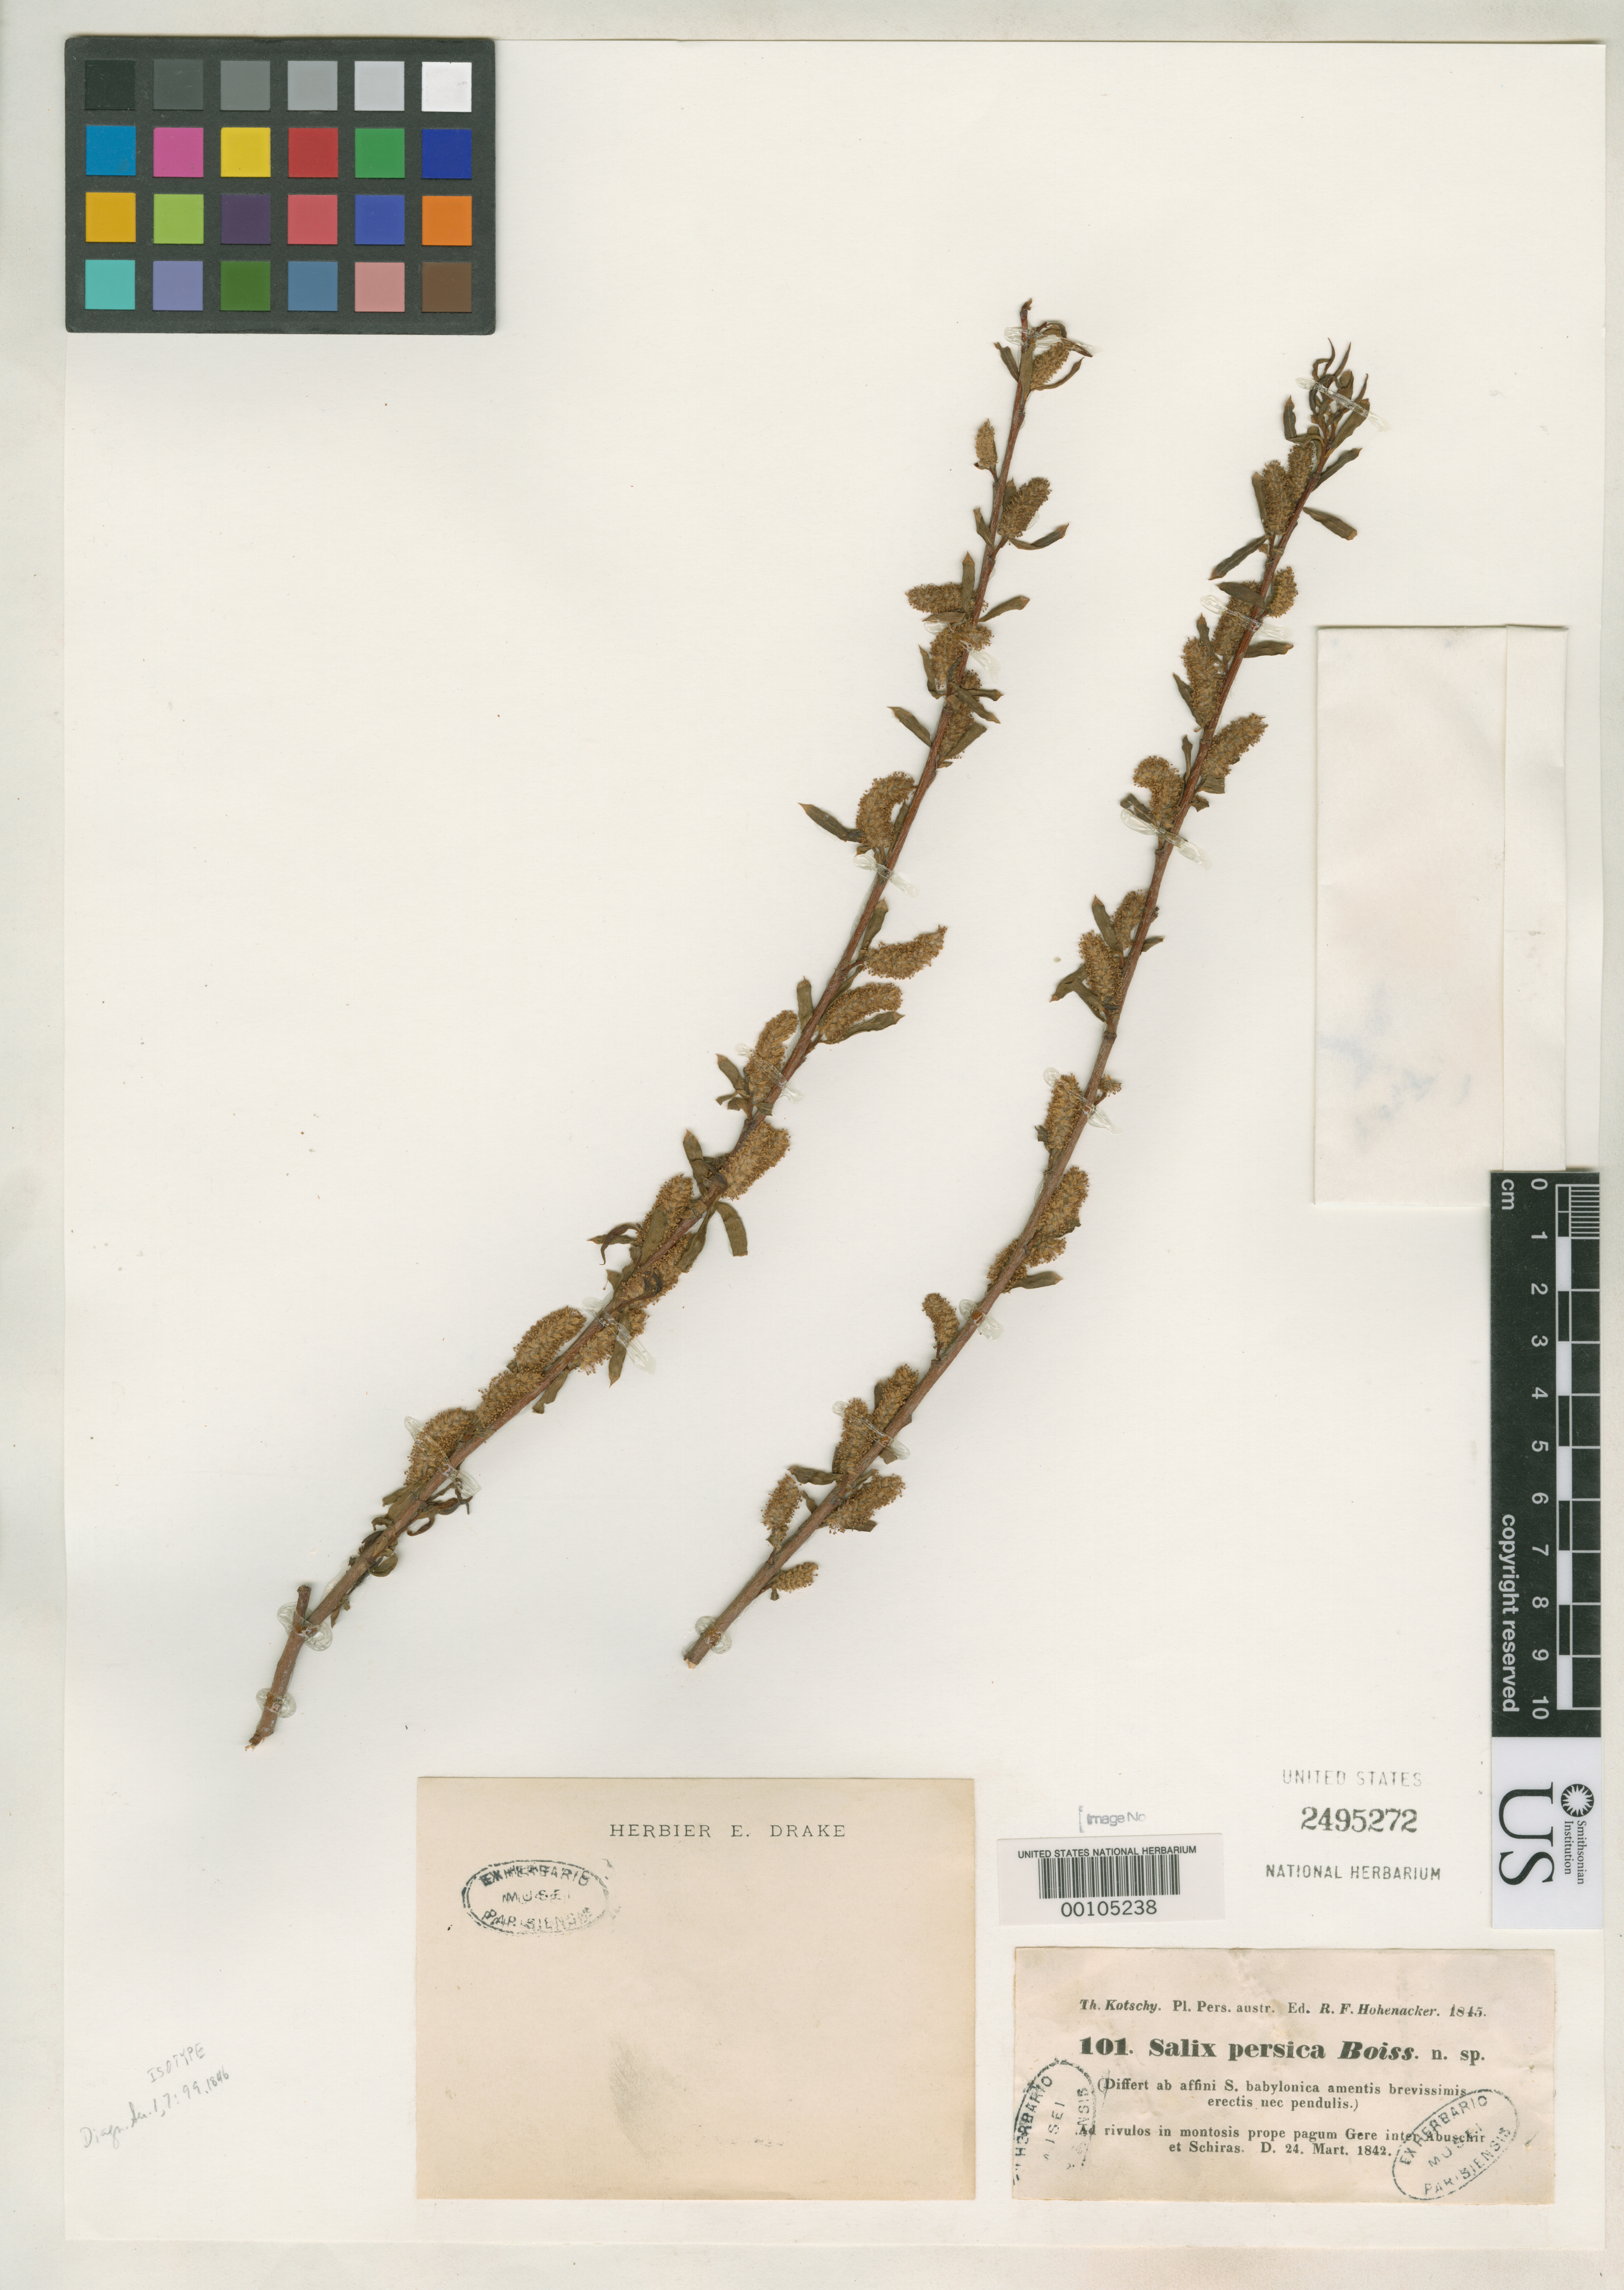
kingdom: Plantae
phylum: Tracheophyta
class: Magnoliopsida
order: Malpighiales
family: Salicaceae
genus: Salix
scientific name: Salix persica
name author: Boiss.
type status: Type Collection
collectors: K. G. Kotschy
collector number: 101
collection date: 1842-03-24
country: Iran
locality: Ad rivulos in montosis prope pagum Gere inter Abuschir et Schiras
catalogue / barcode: US 2495272